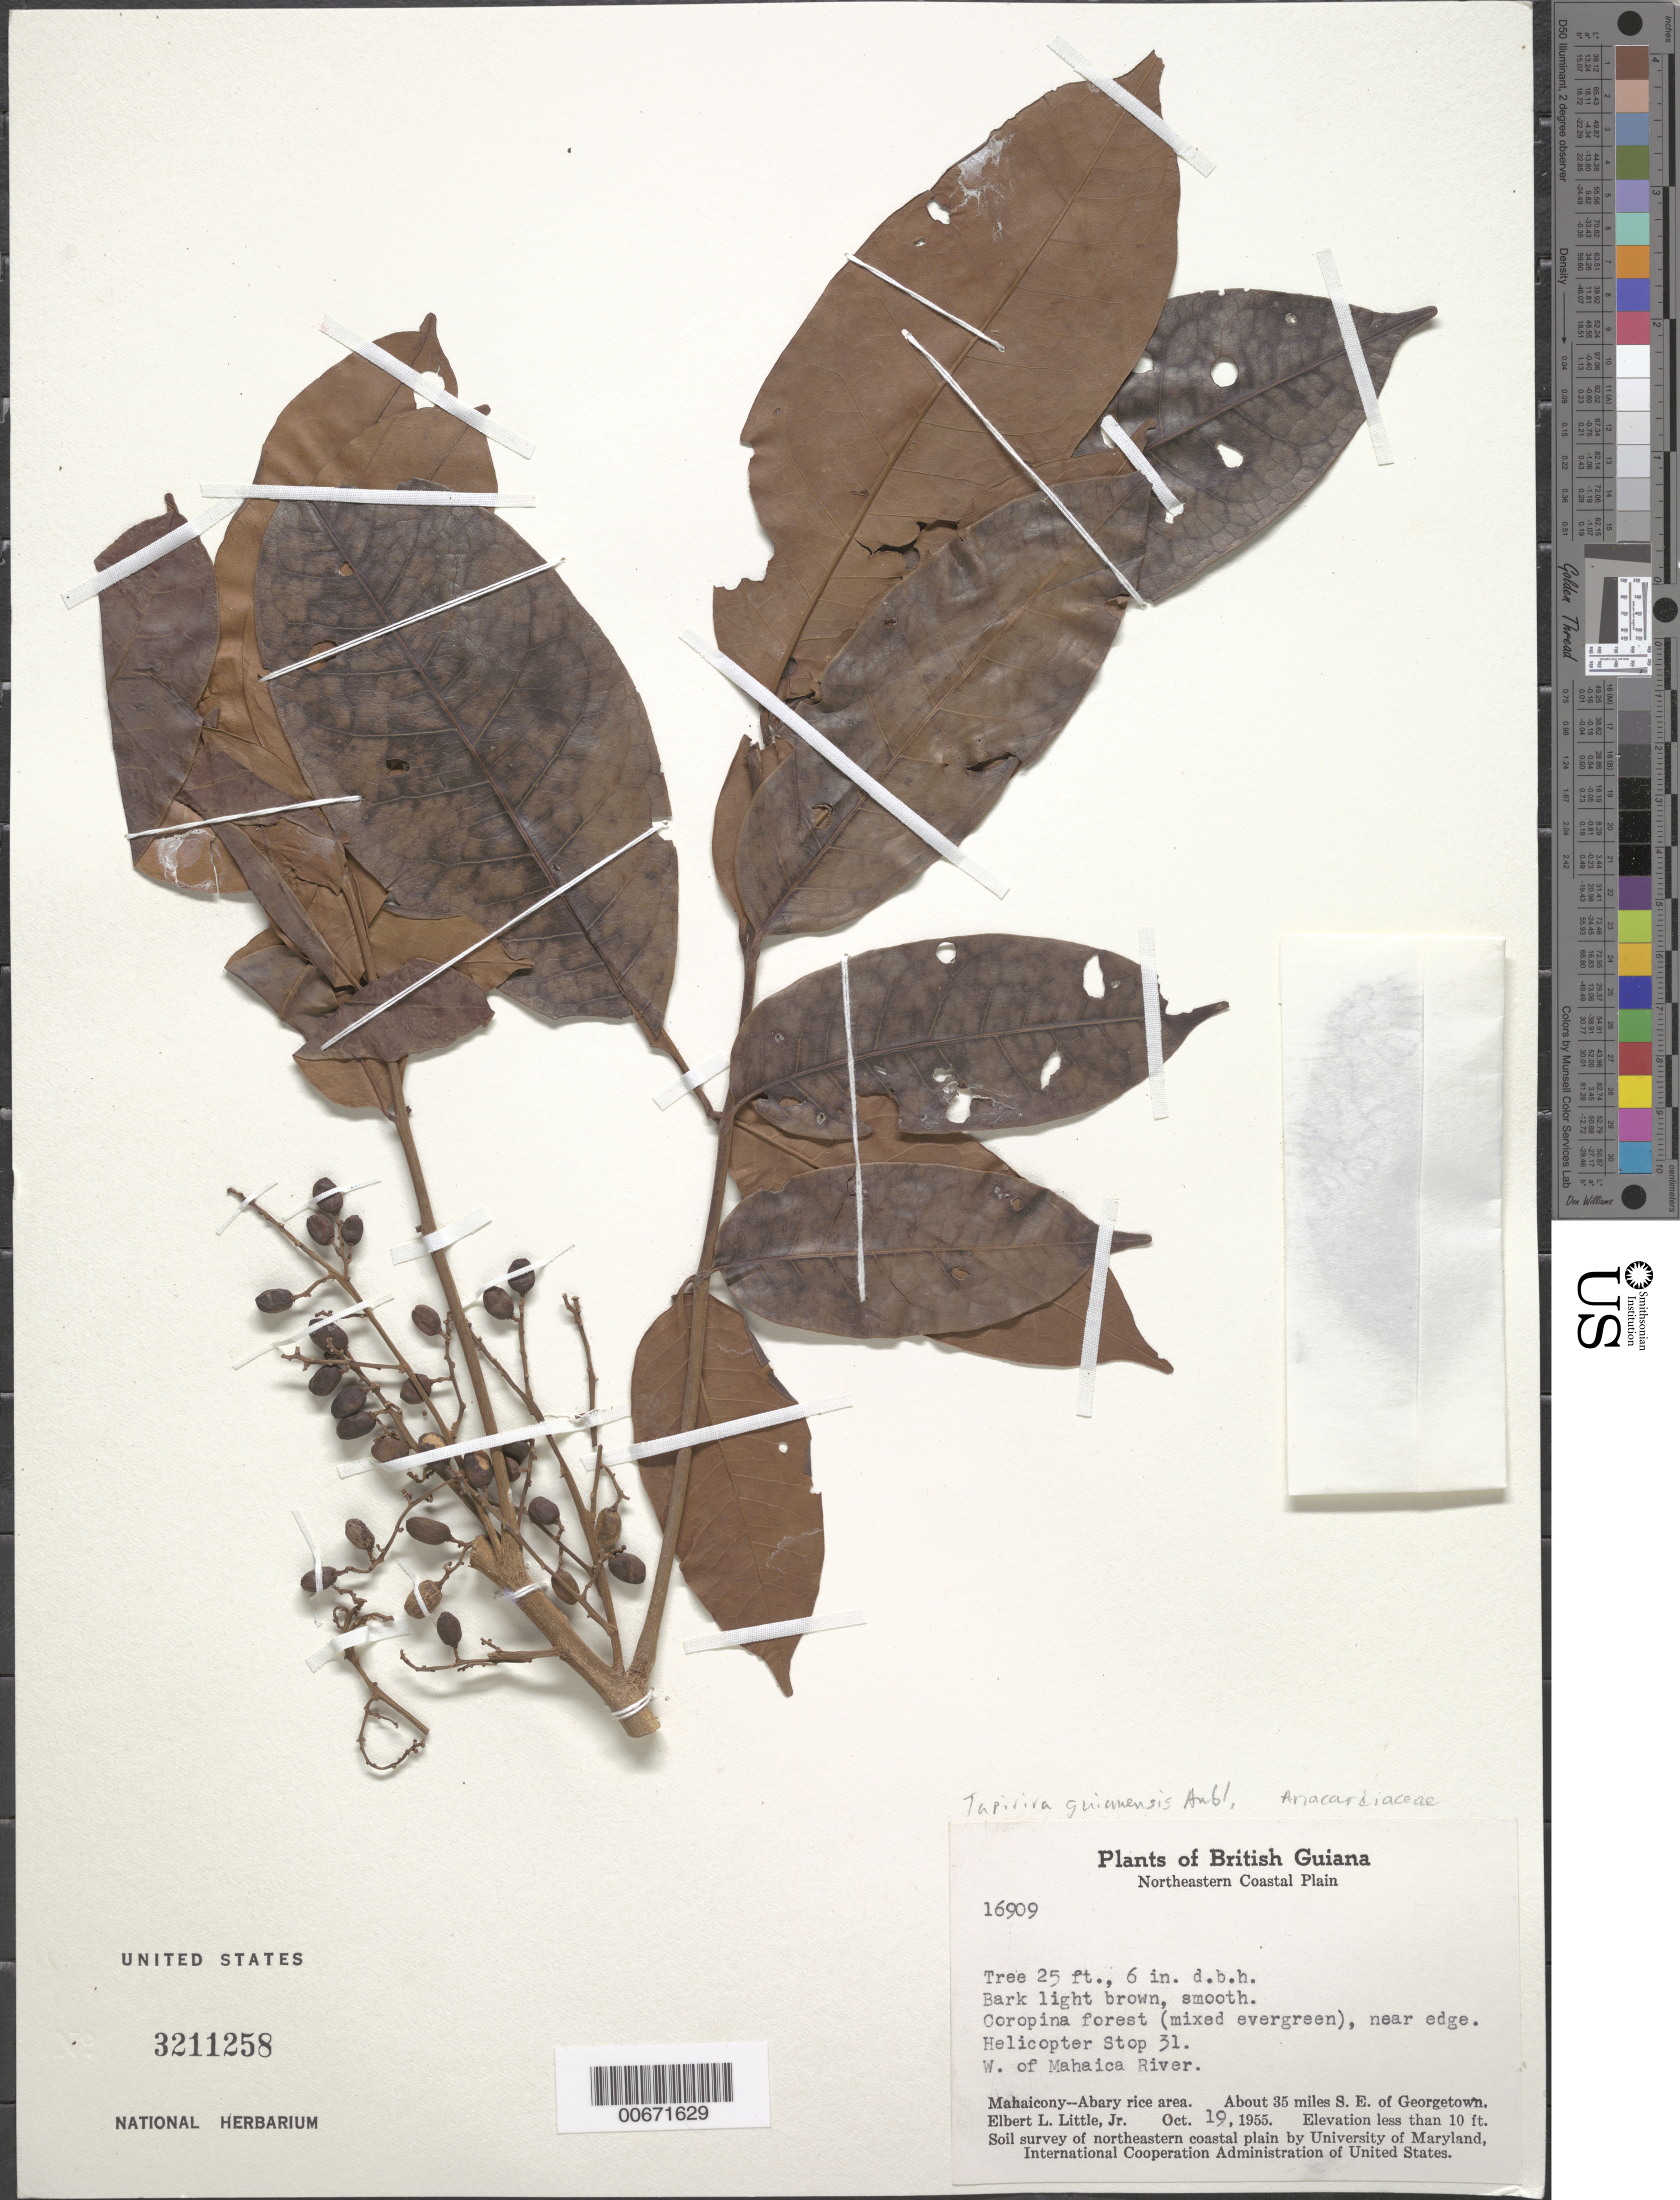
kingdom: Plantae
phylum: Tracheophyta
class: Magnoliopsida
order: Sapindales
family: Anacardiaceae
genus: Tapirira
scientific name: Tapirira guianensis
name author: Aubl.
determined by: Mitchell, John D.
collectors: E. L. Little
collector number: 16909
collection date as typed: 19-Oct-55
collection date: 1955-10-19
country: Guyana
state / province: Mahaica-Berbice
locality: Mahaicony-Abary rice area, E bank Demerara R., about 35 mi. SE of Georgetown, W of Mahaica R.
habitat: Coropina forest (mixed evergreen), near edge.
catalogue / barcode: US 3211258